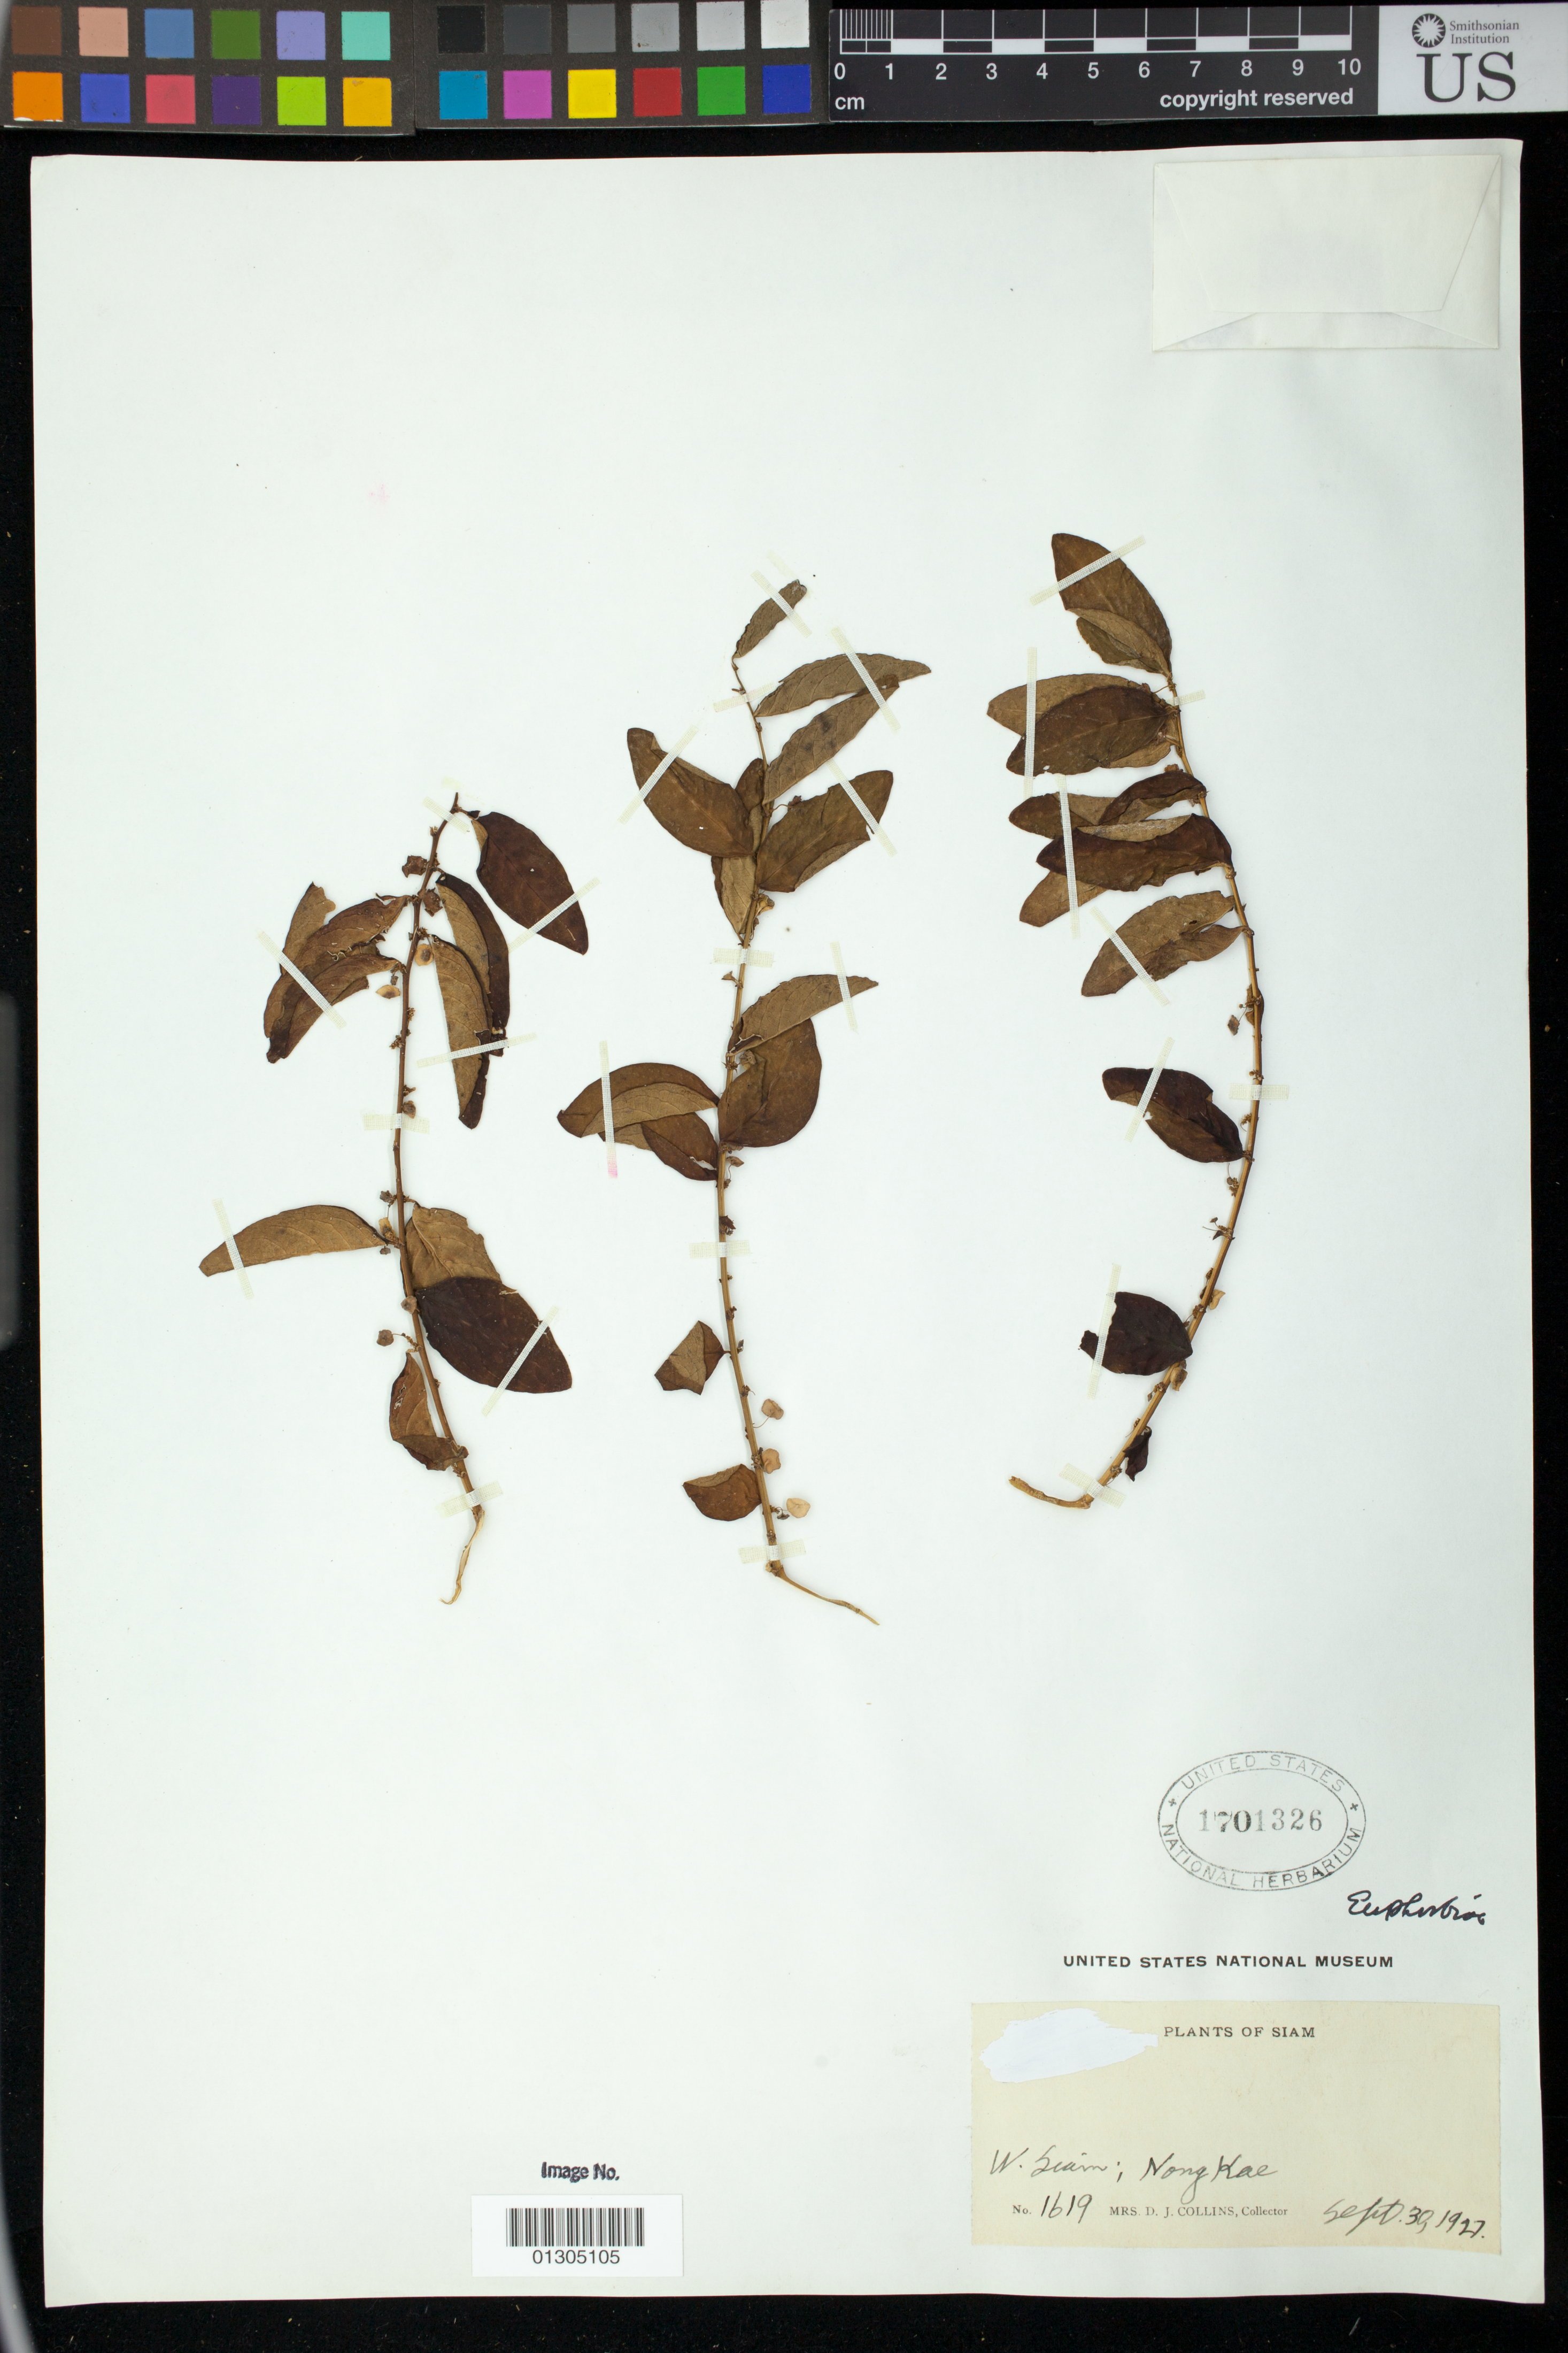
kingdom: Plantae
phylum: Tracheophyta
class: Magnoliopsida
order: Malpighiales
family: Euphorbiaceae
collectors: Mrs. D. J. Collins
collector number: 1619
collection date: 1927-09-30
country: Thailand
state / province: Prachuap Khiri Khan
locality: W. Siam; Nong Kae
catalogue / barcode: US 1701326